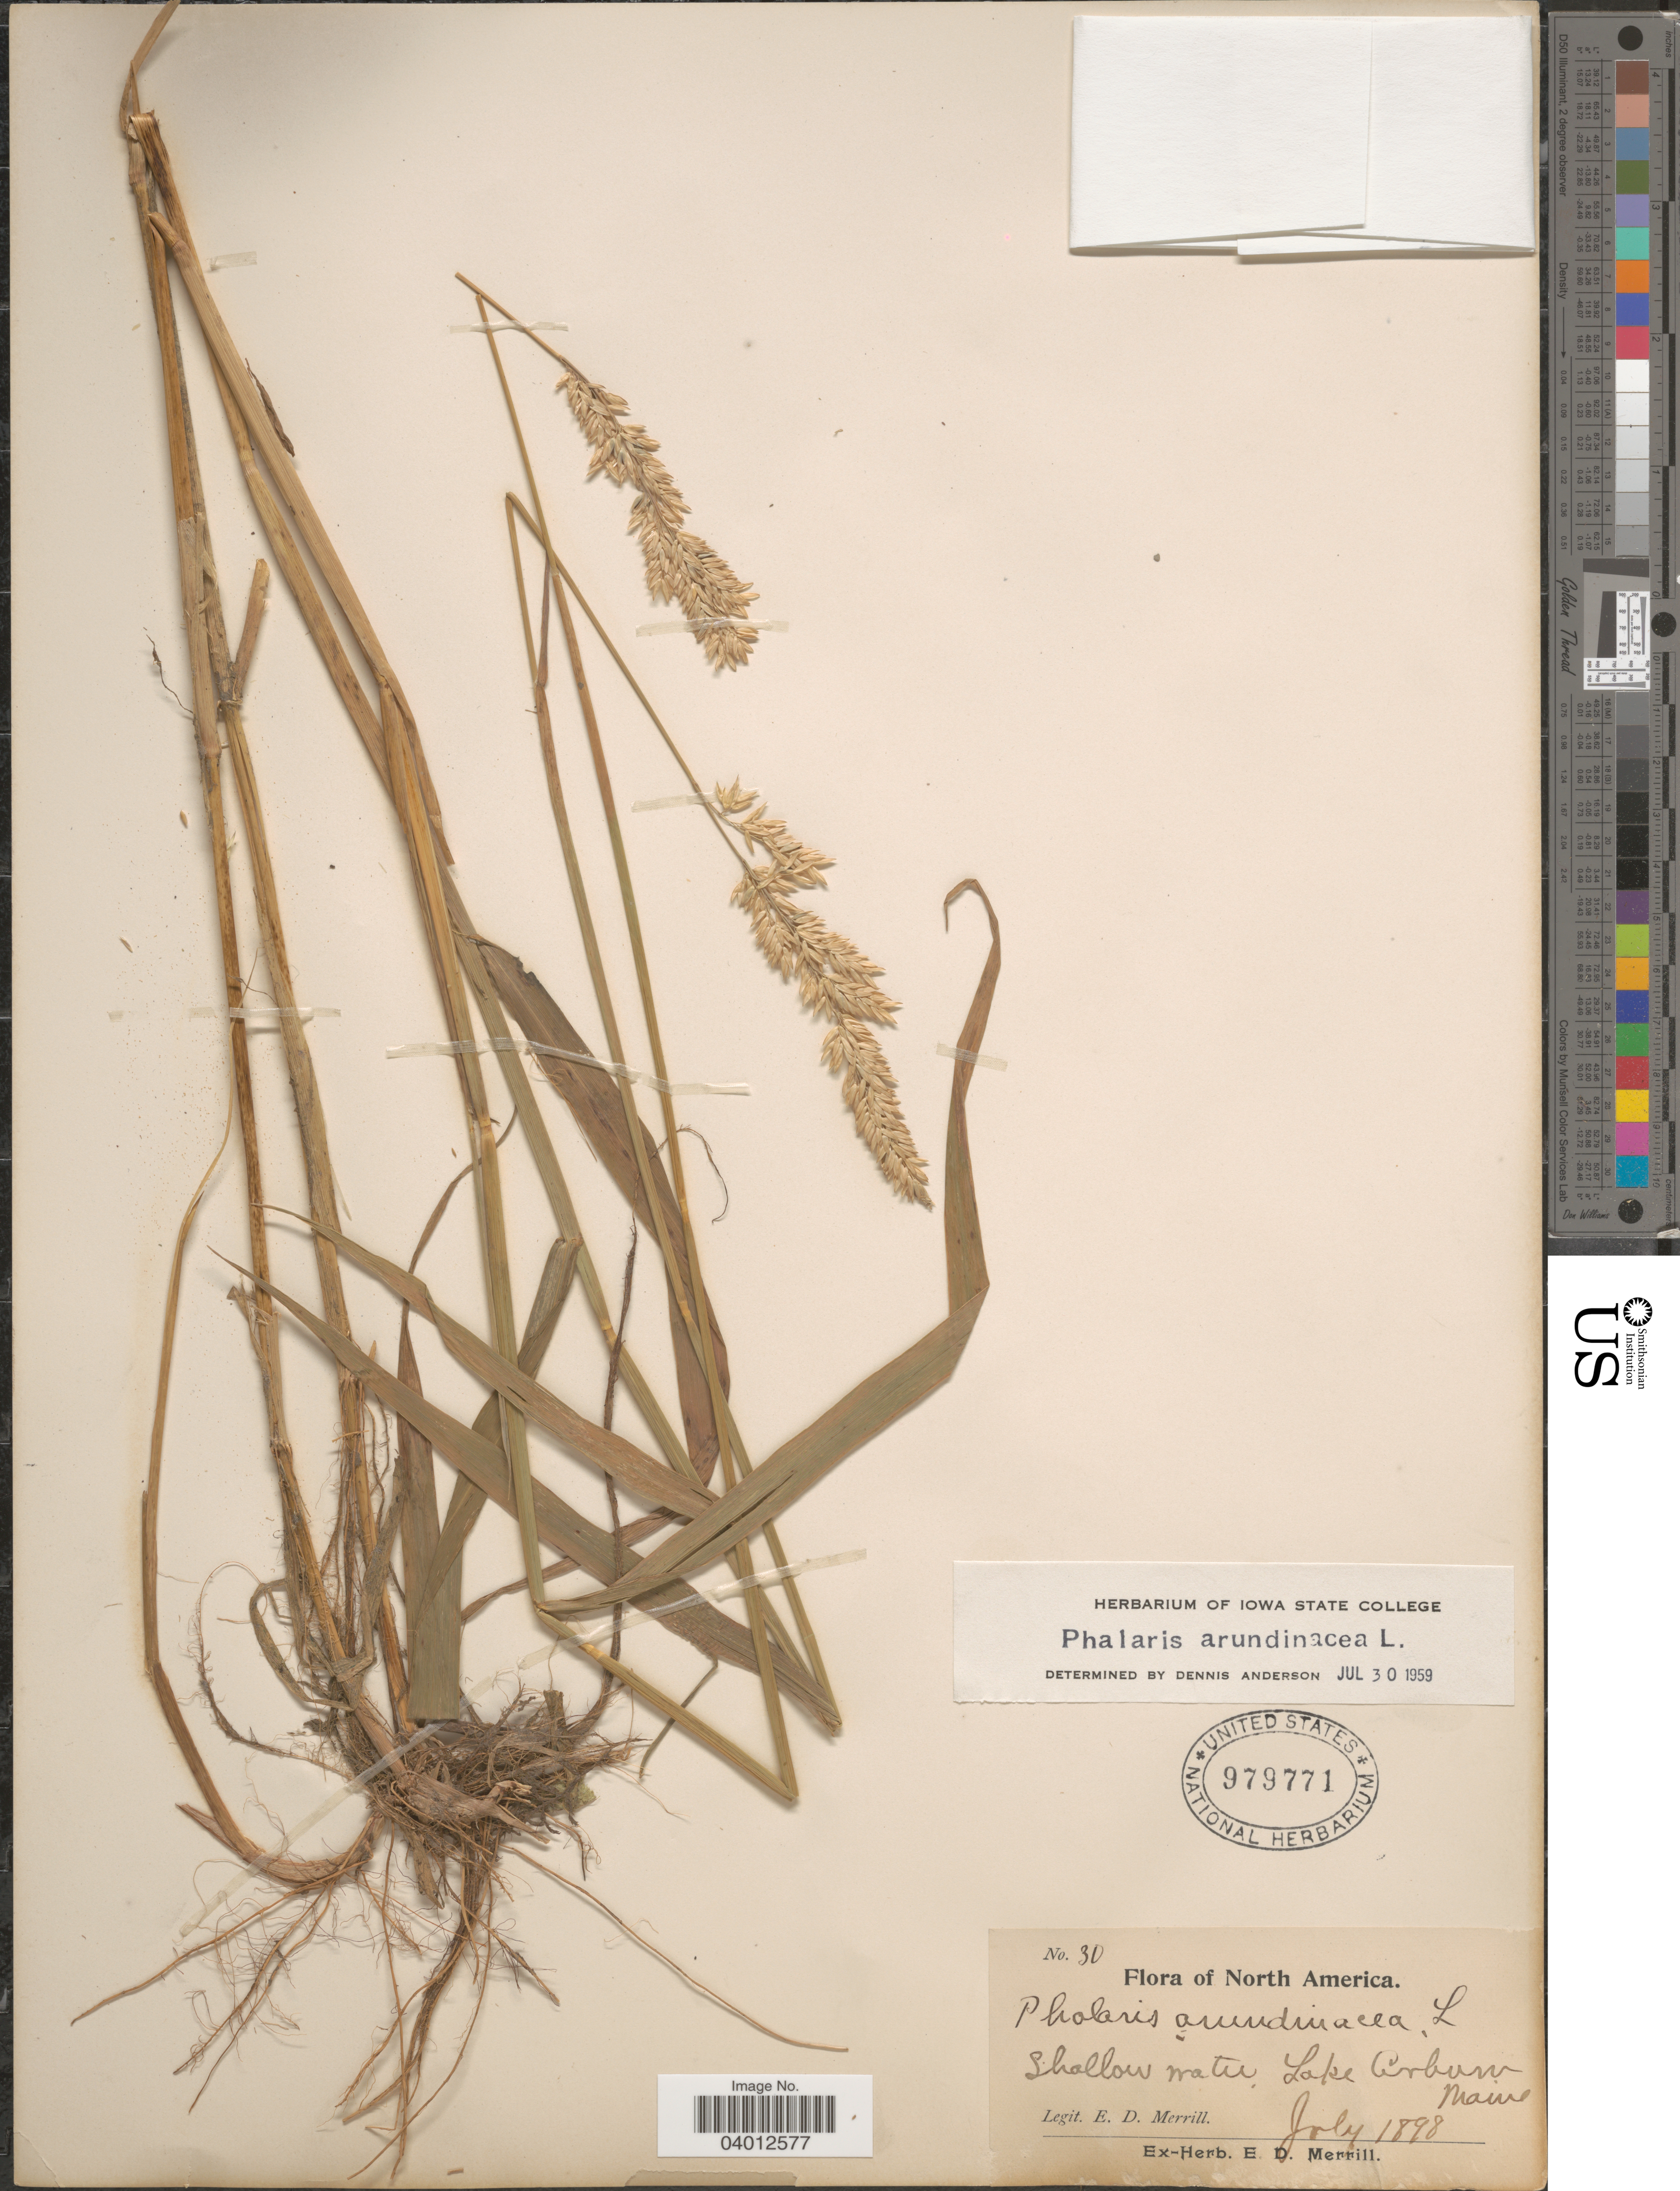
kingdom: Plantae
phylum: Tracheophyta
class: Liliopsida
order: Poales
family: Poaceae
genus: Phalaris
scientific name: Phalaris arundinacea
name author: L.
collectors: E. D. Merrill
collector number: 30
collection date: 1898-07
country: United States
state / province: Maine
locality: Shallow water, Lake Auburn.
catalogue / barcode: US 979771